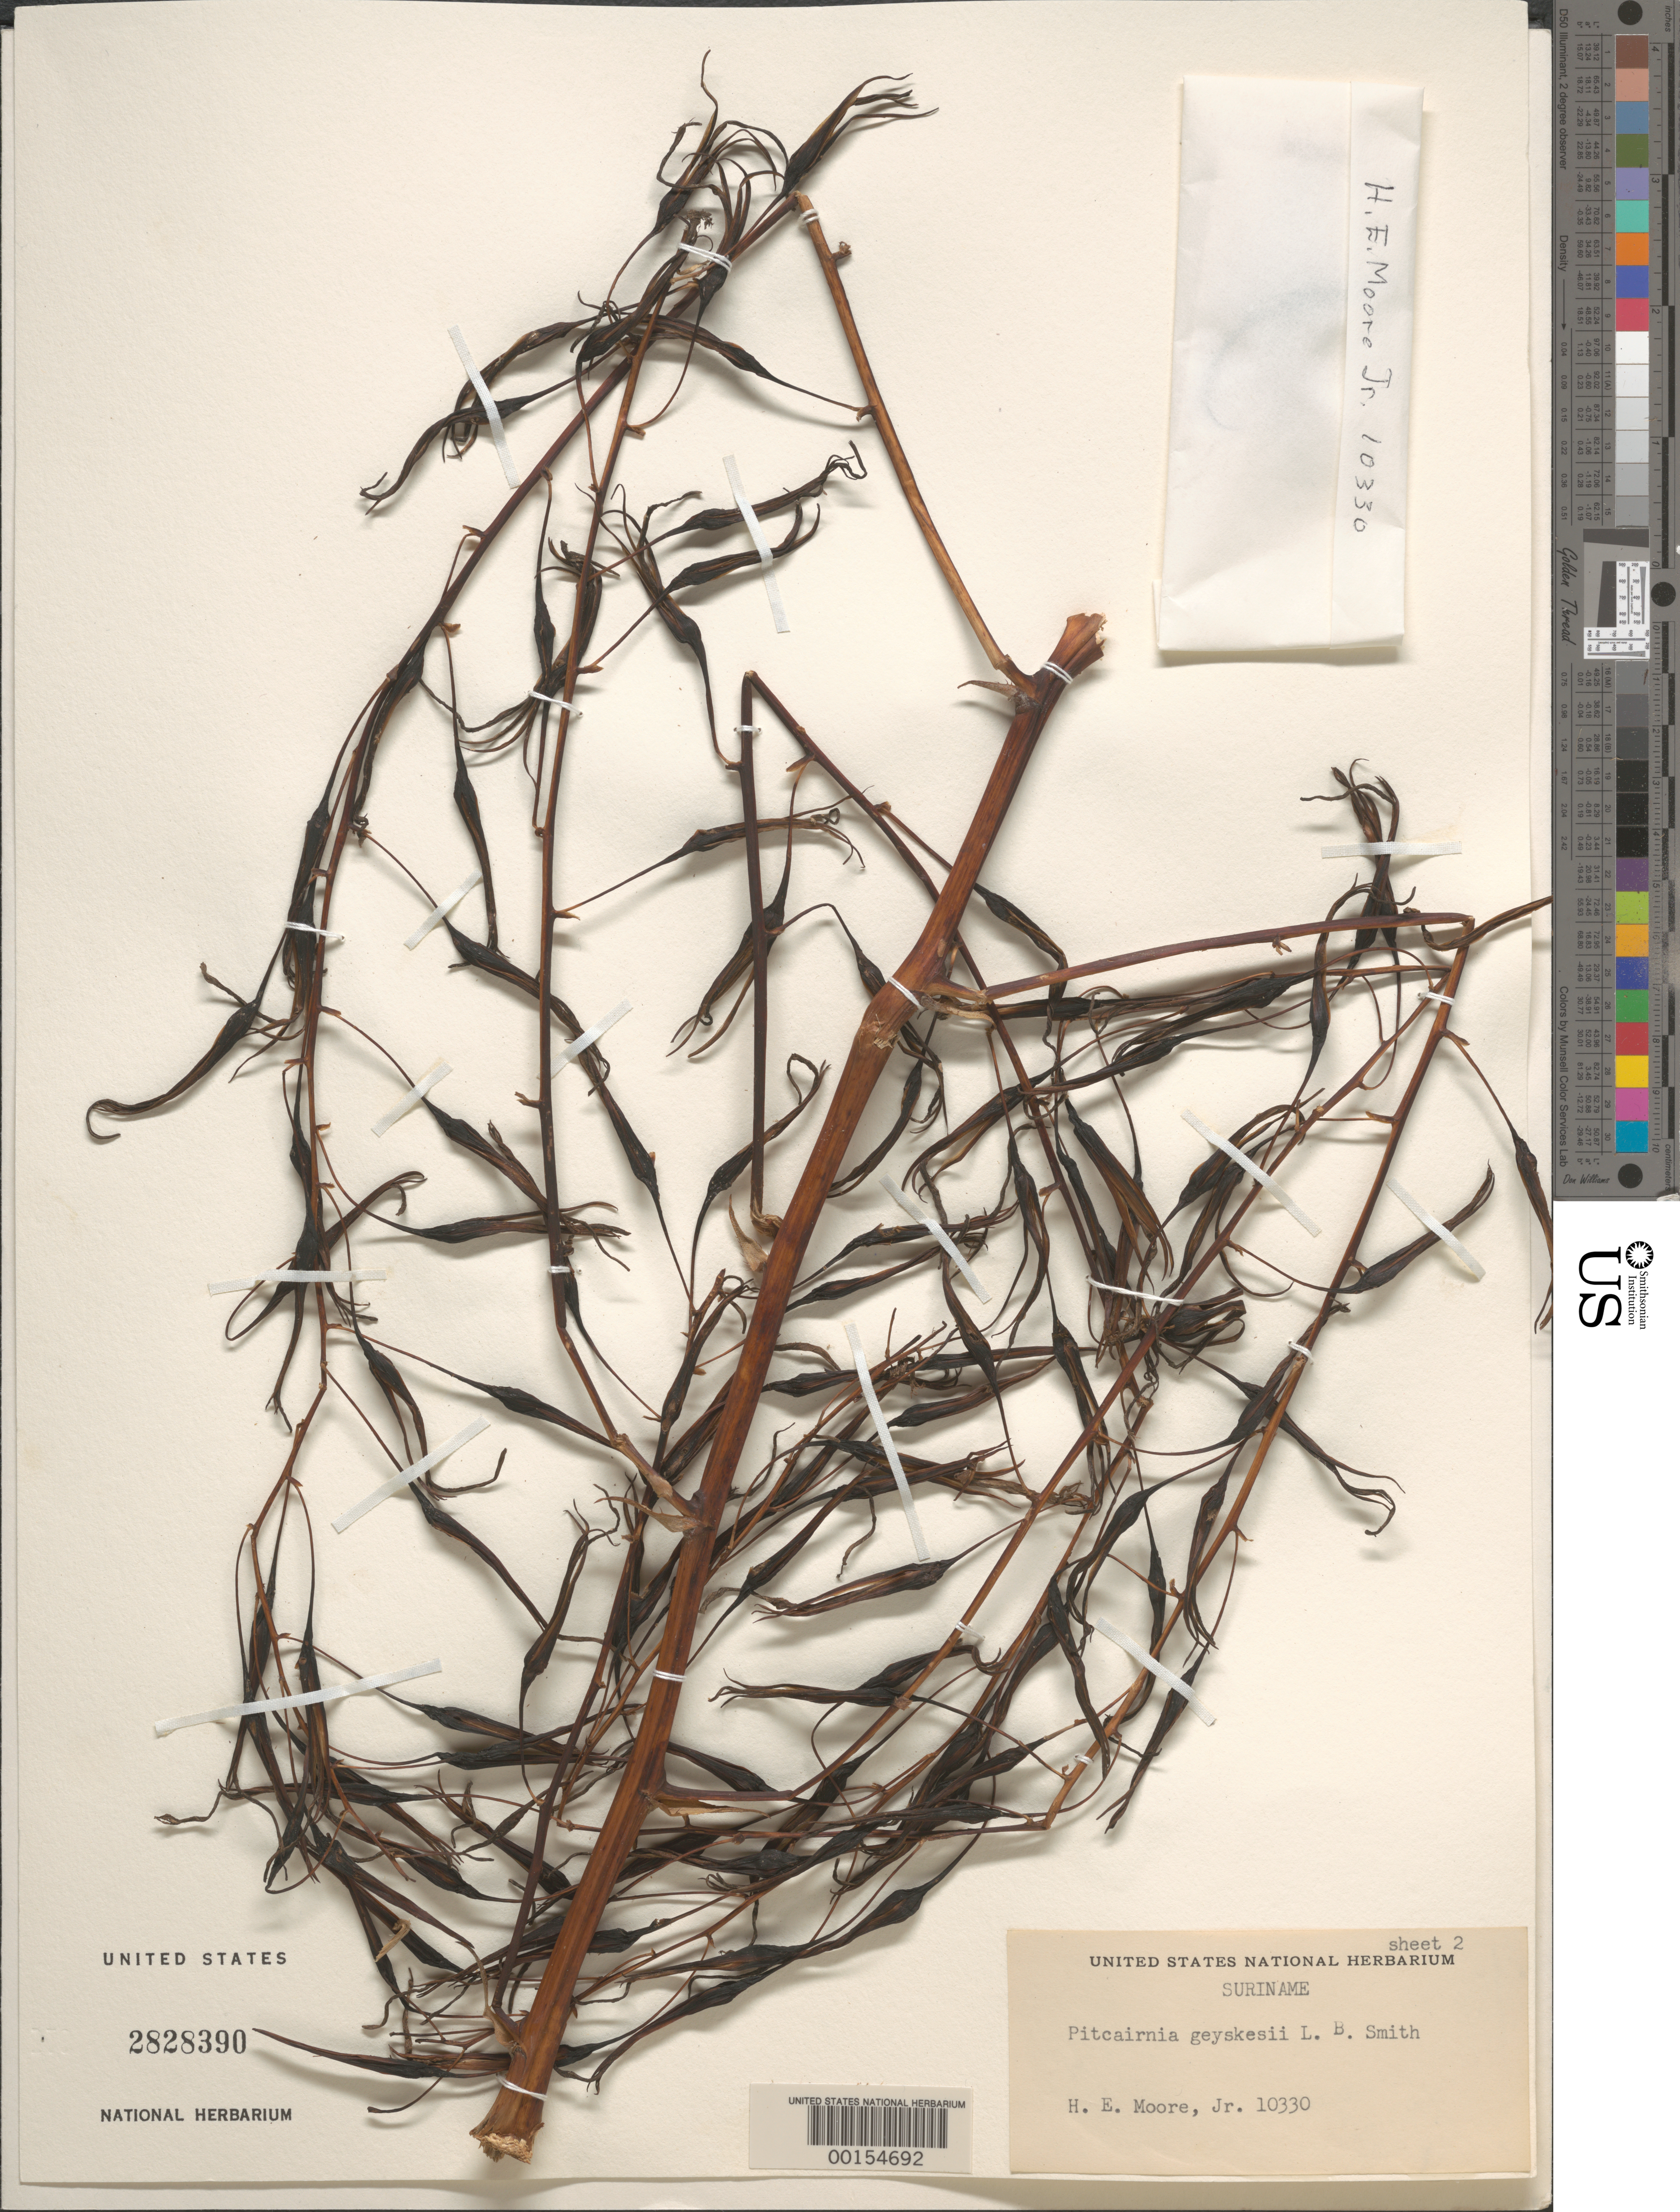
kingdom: Plantae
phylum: Tracheophyta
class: Liliopsida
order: Poales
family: Bromeliaceae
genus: Pitcairnia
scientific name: Pitcairnia geyskesii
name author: L.B. Sm.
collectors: H. Moore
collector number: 10330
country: Suriname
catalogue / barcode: US 2828390